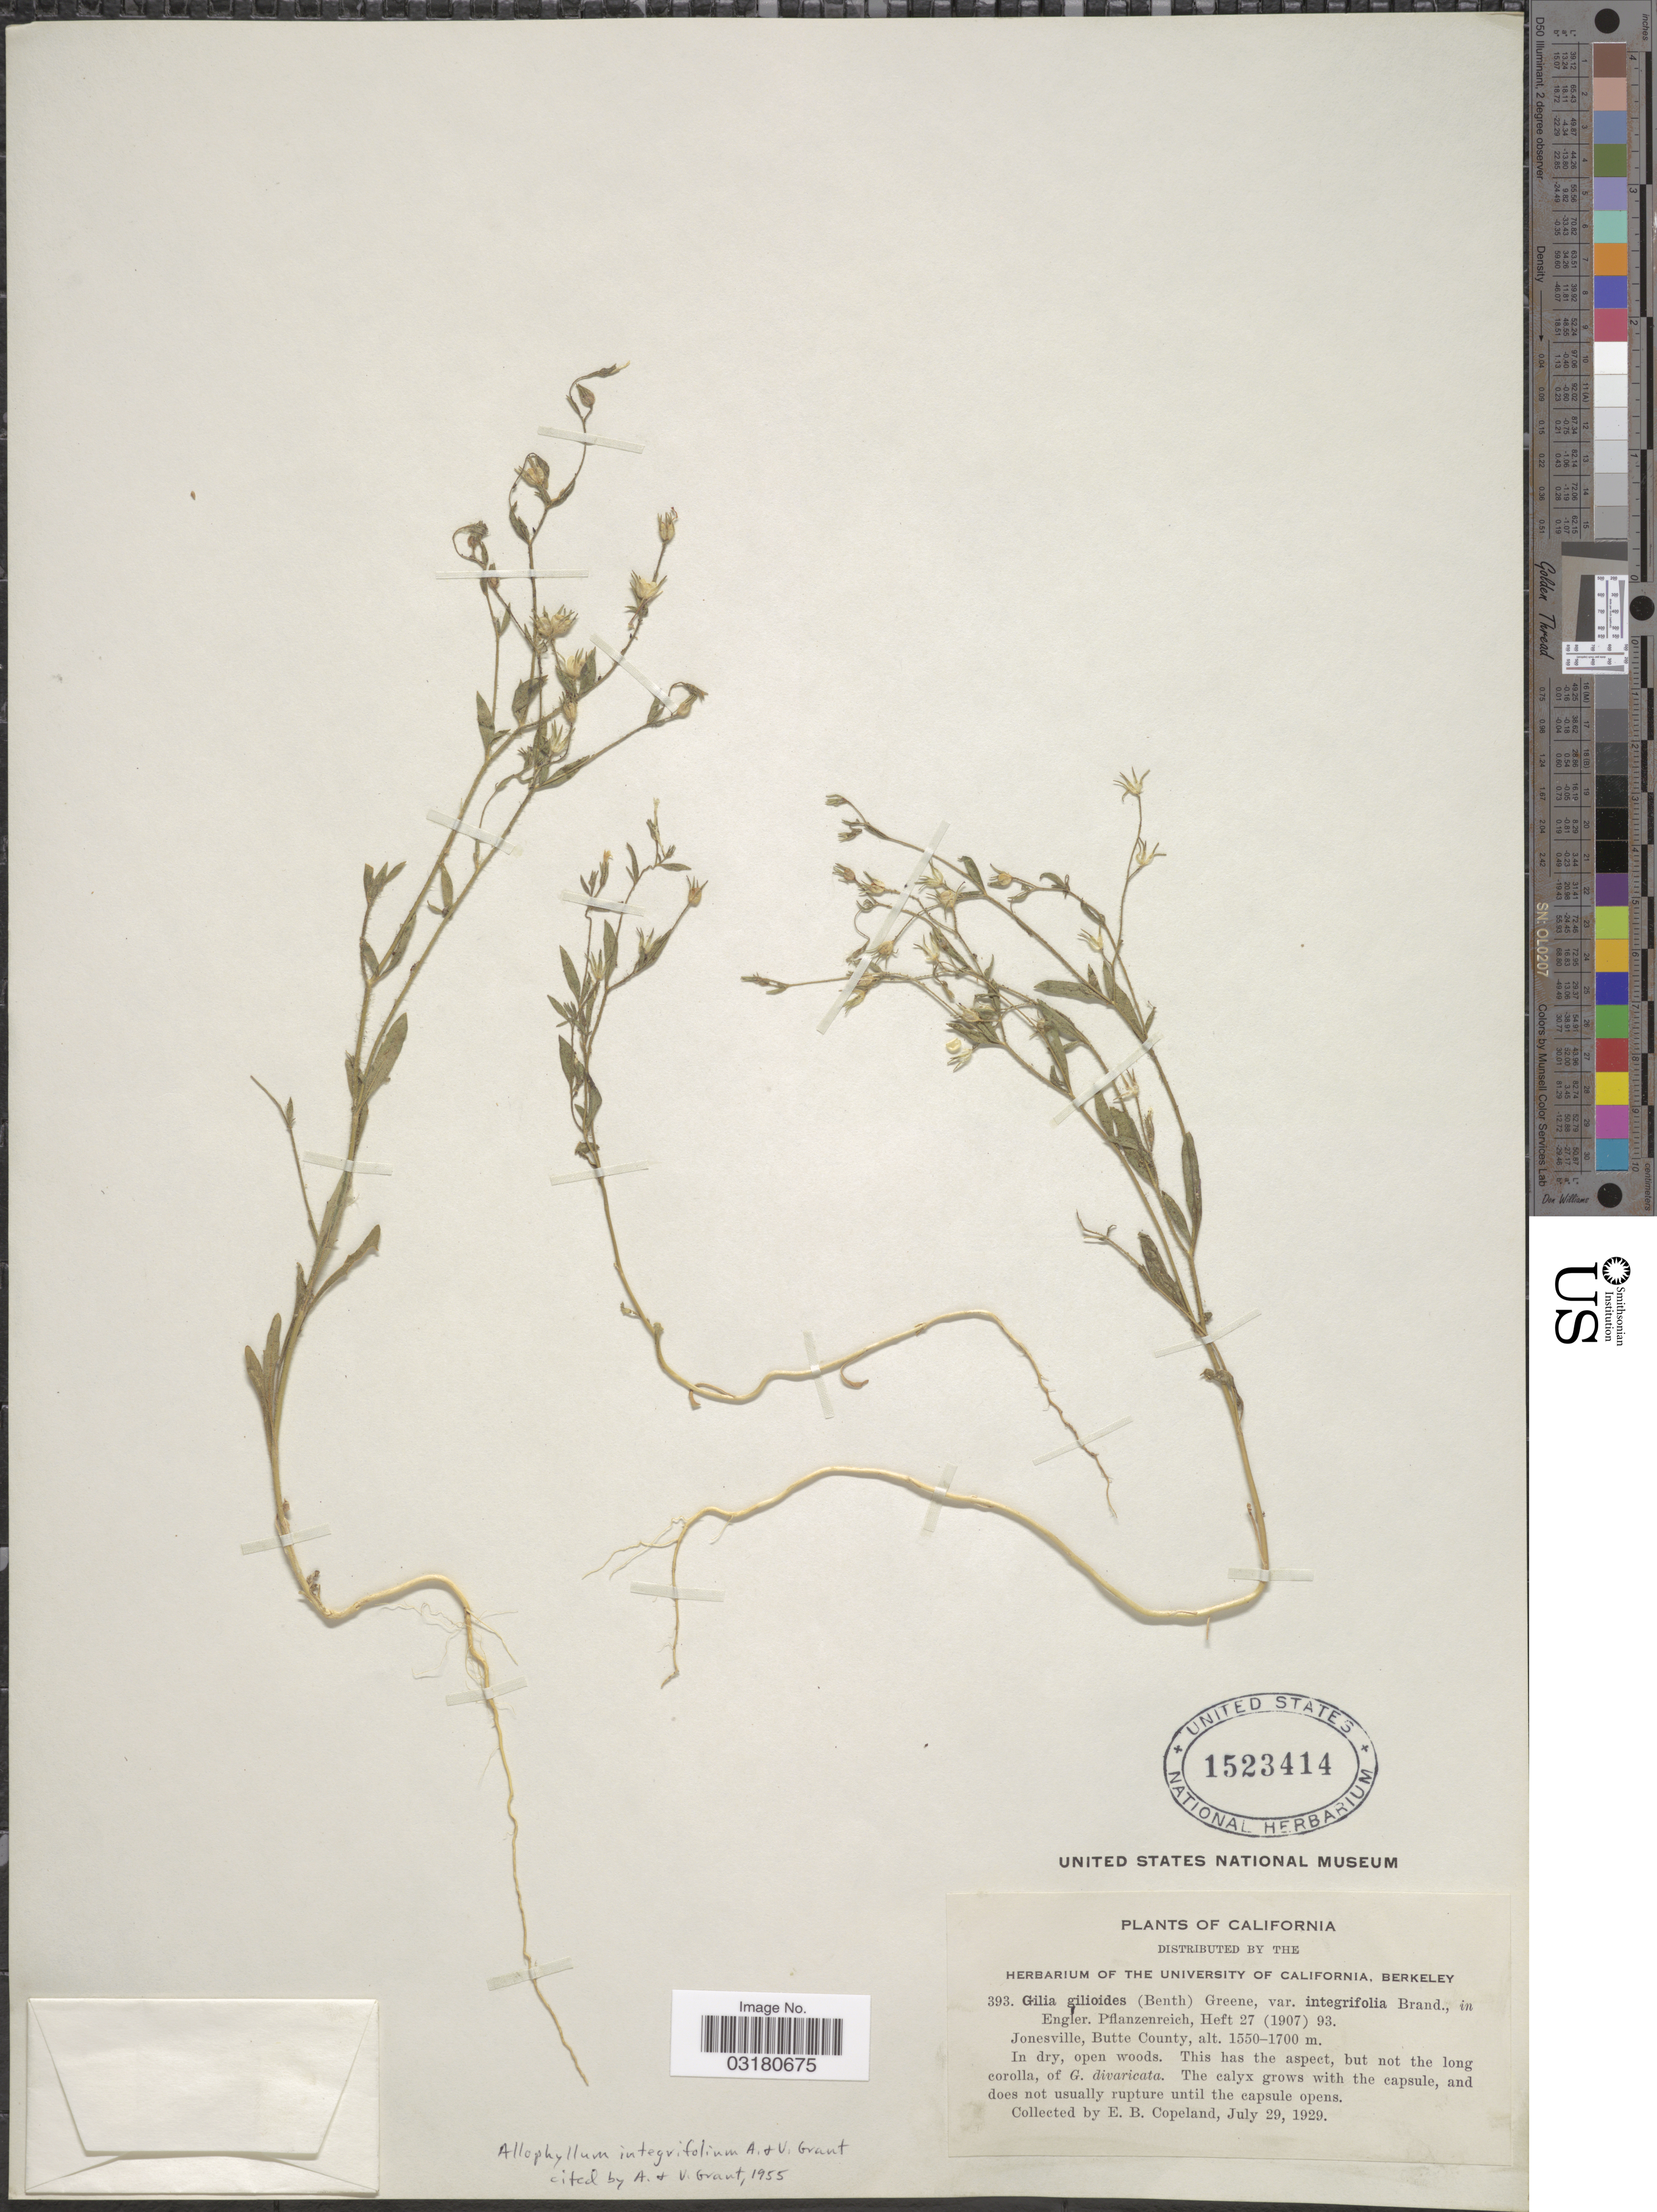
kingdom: Plantae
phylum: Tracheophyta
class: Magnoliopsida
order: Ericales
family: Polemoniaceae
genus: Allophyllum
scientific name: Allophyllum integrifolium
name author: (Brand) A.D. Grant & V.E. Grant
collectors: E. B. Copeland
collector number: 393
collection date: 1929-07-29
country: United States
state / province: California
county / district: Butte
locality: Jonesville, Butte County.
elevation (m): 1550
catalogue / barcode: US 1523414